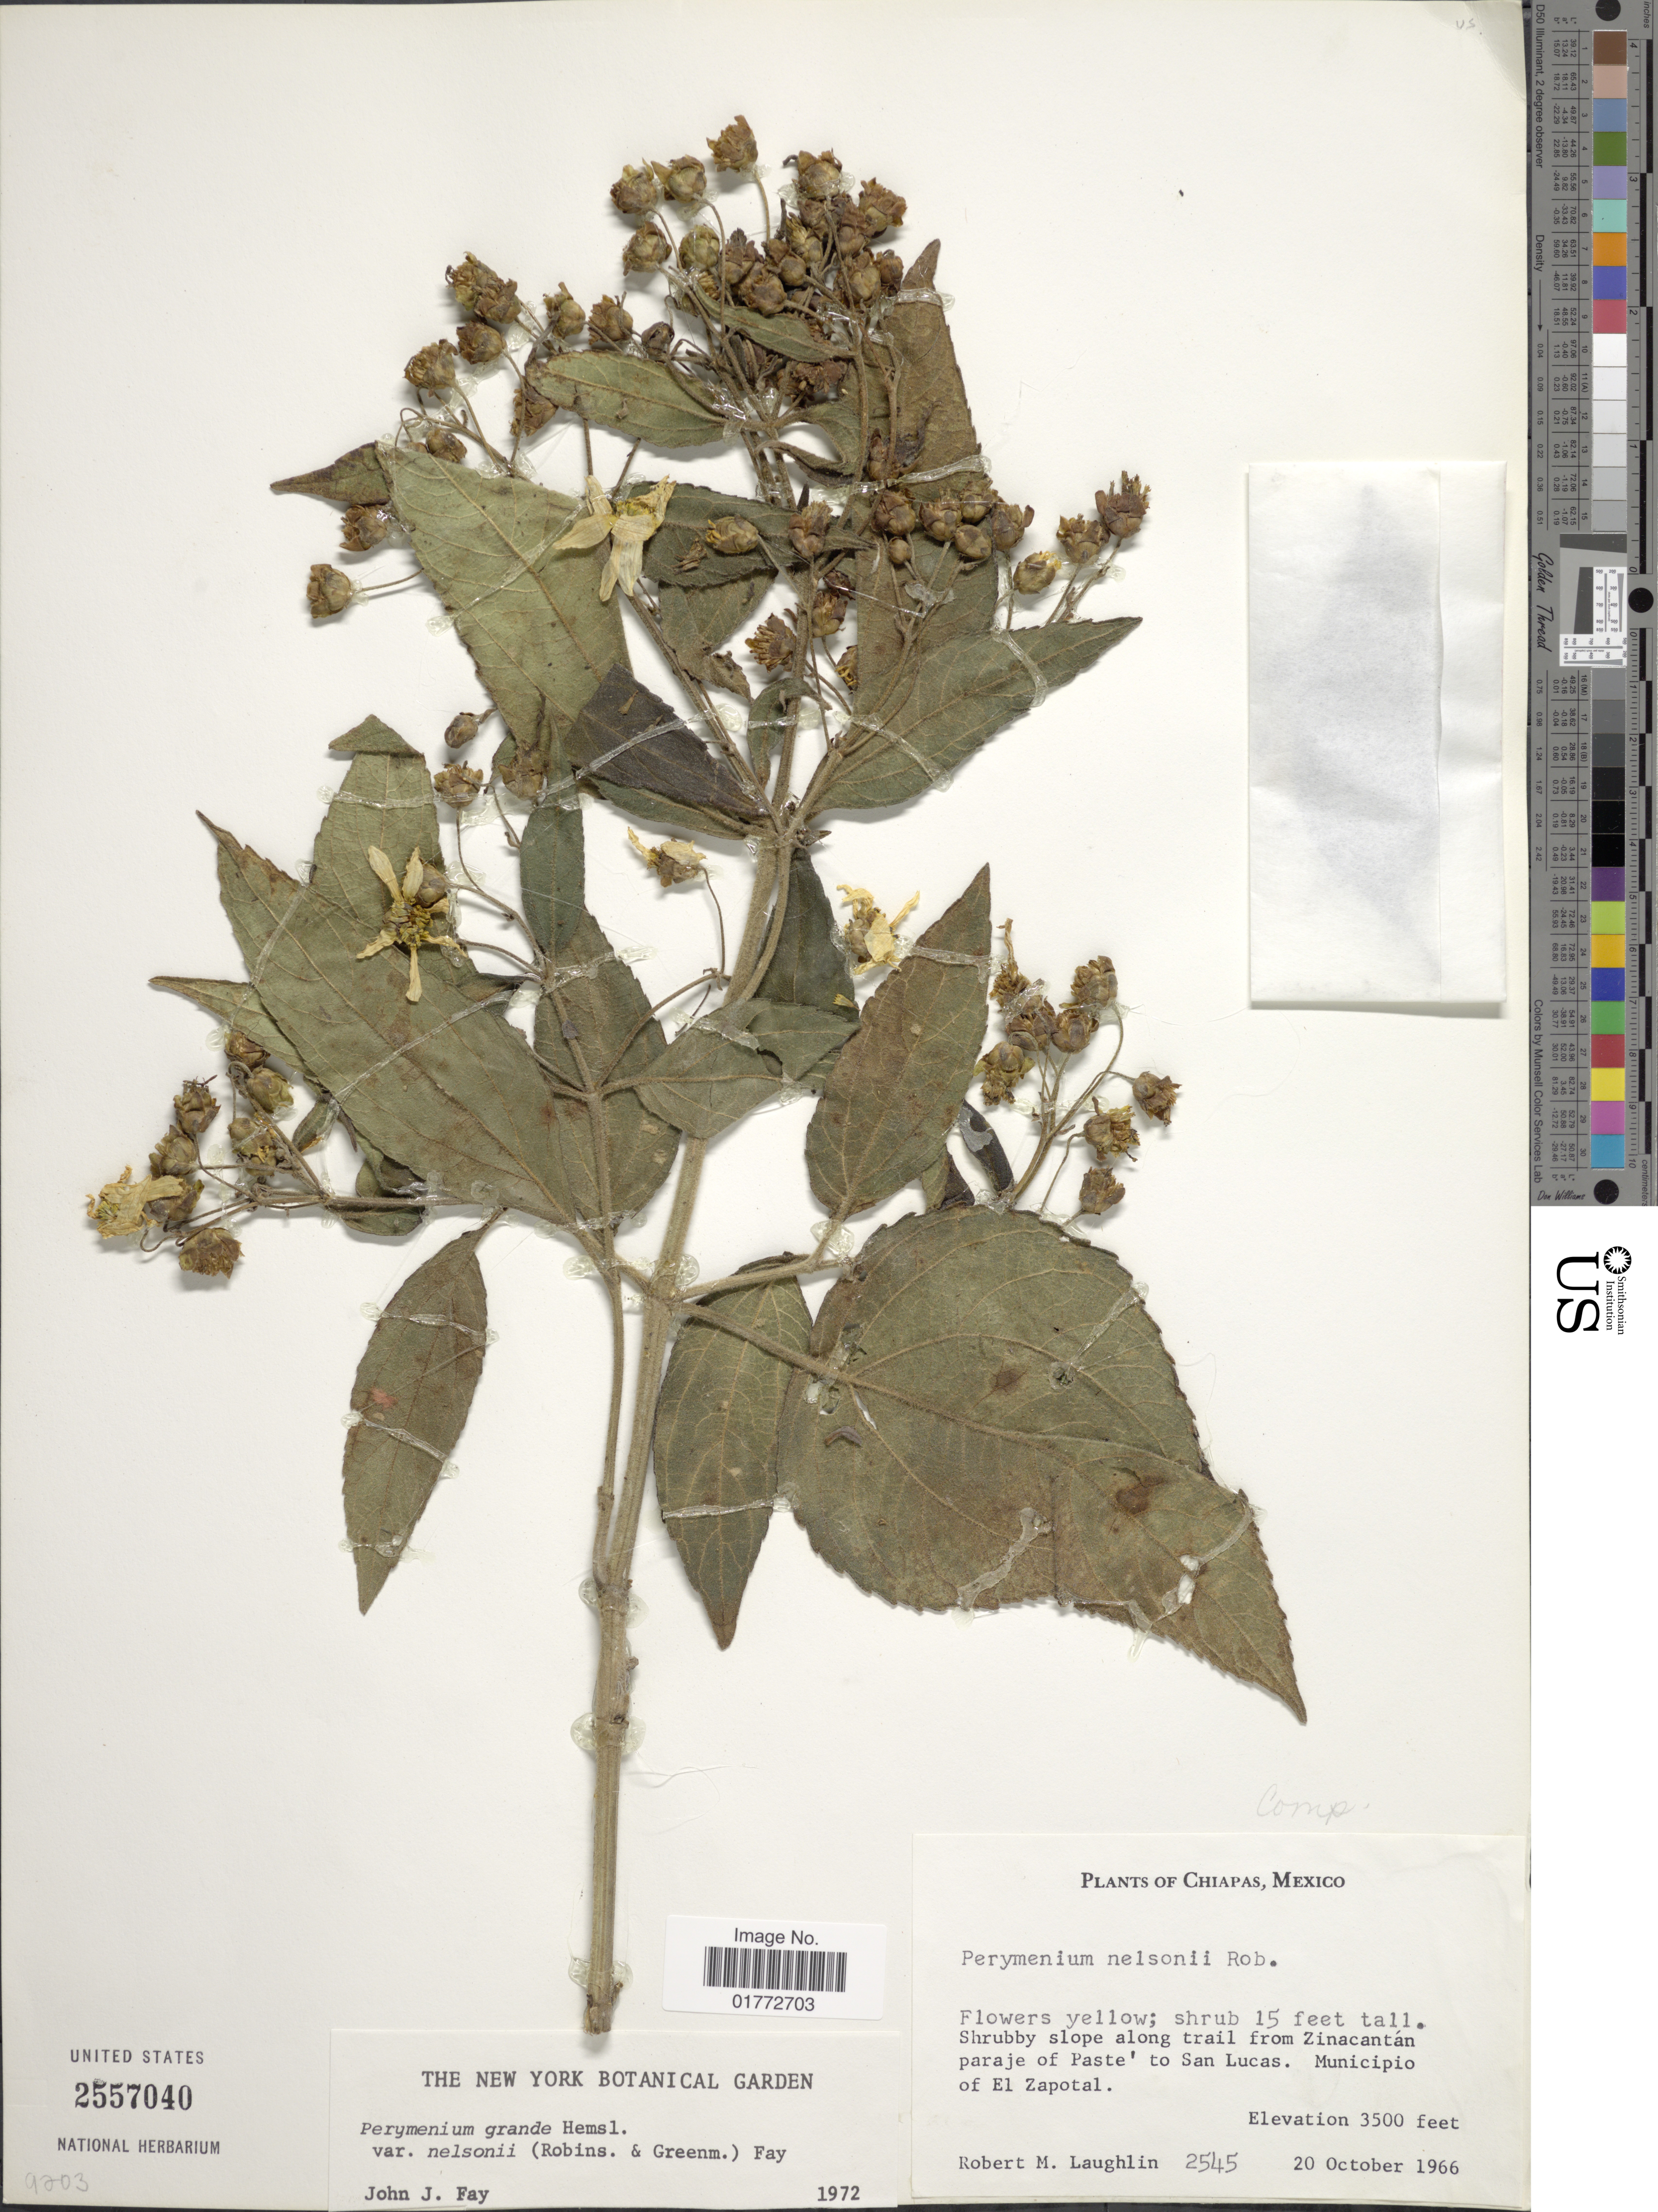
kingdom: Plantae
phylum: Tracheophyta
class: Magnoliopsida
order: Asterales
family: Asteraceae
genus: Perymenium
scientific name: Perymenium grande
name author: Hemsl.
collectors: R. M. Laughlin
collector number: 2545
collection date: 1966-10-20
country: Mexico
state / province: Chiapas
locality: Shrubby slope along trail from Zinacantan paraje of Paste' to San Lucas. Municipio of El Zapotal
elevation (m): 1067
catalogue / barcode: US 2557040